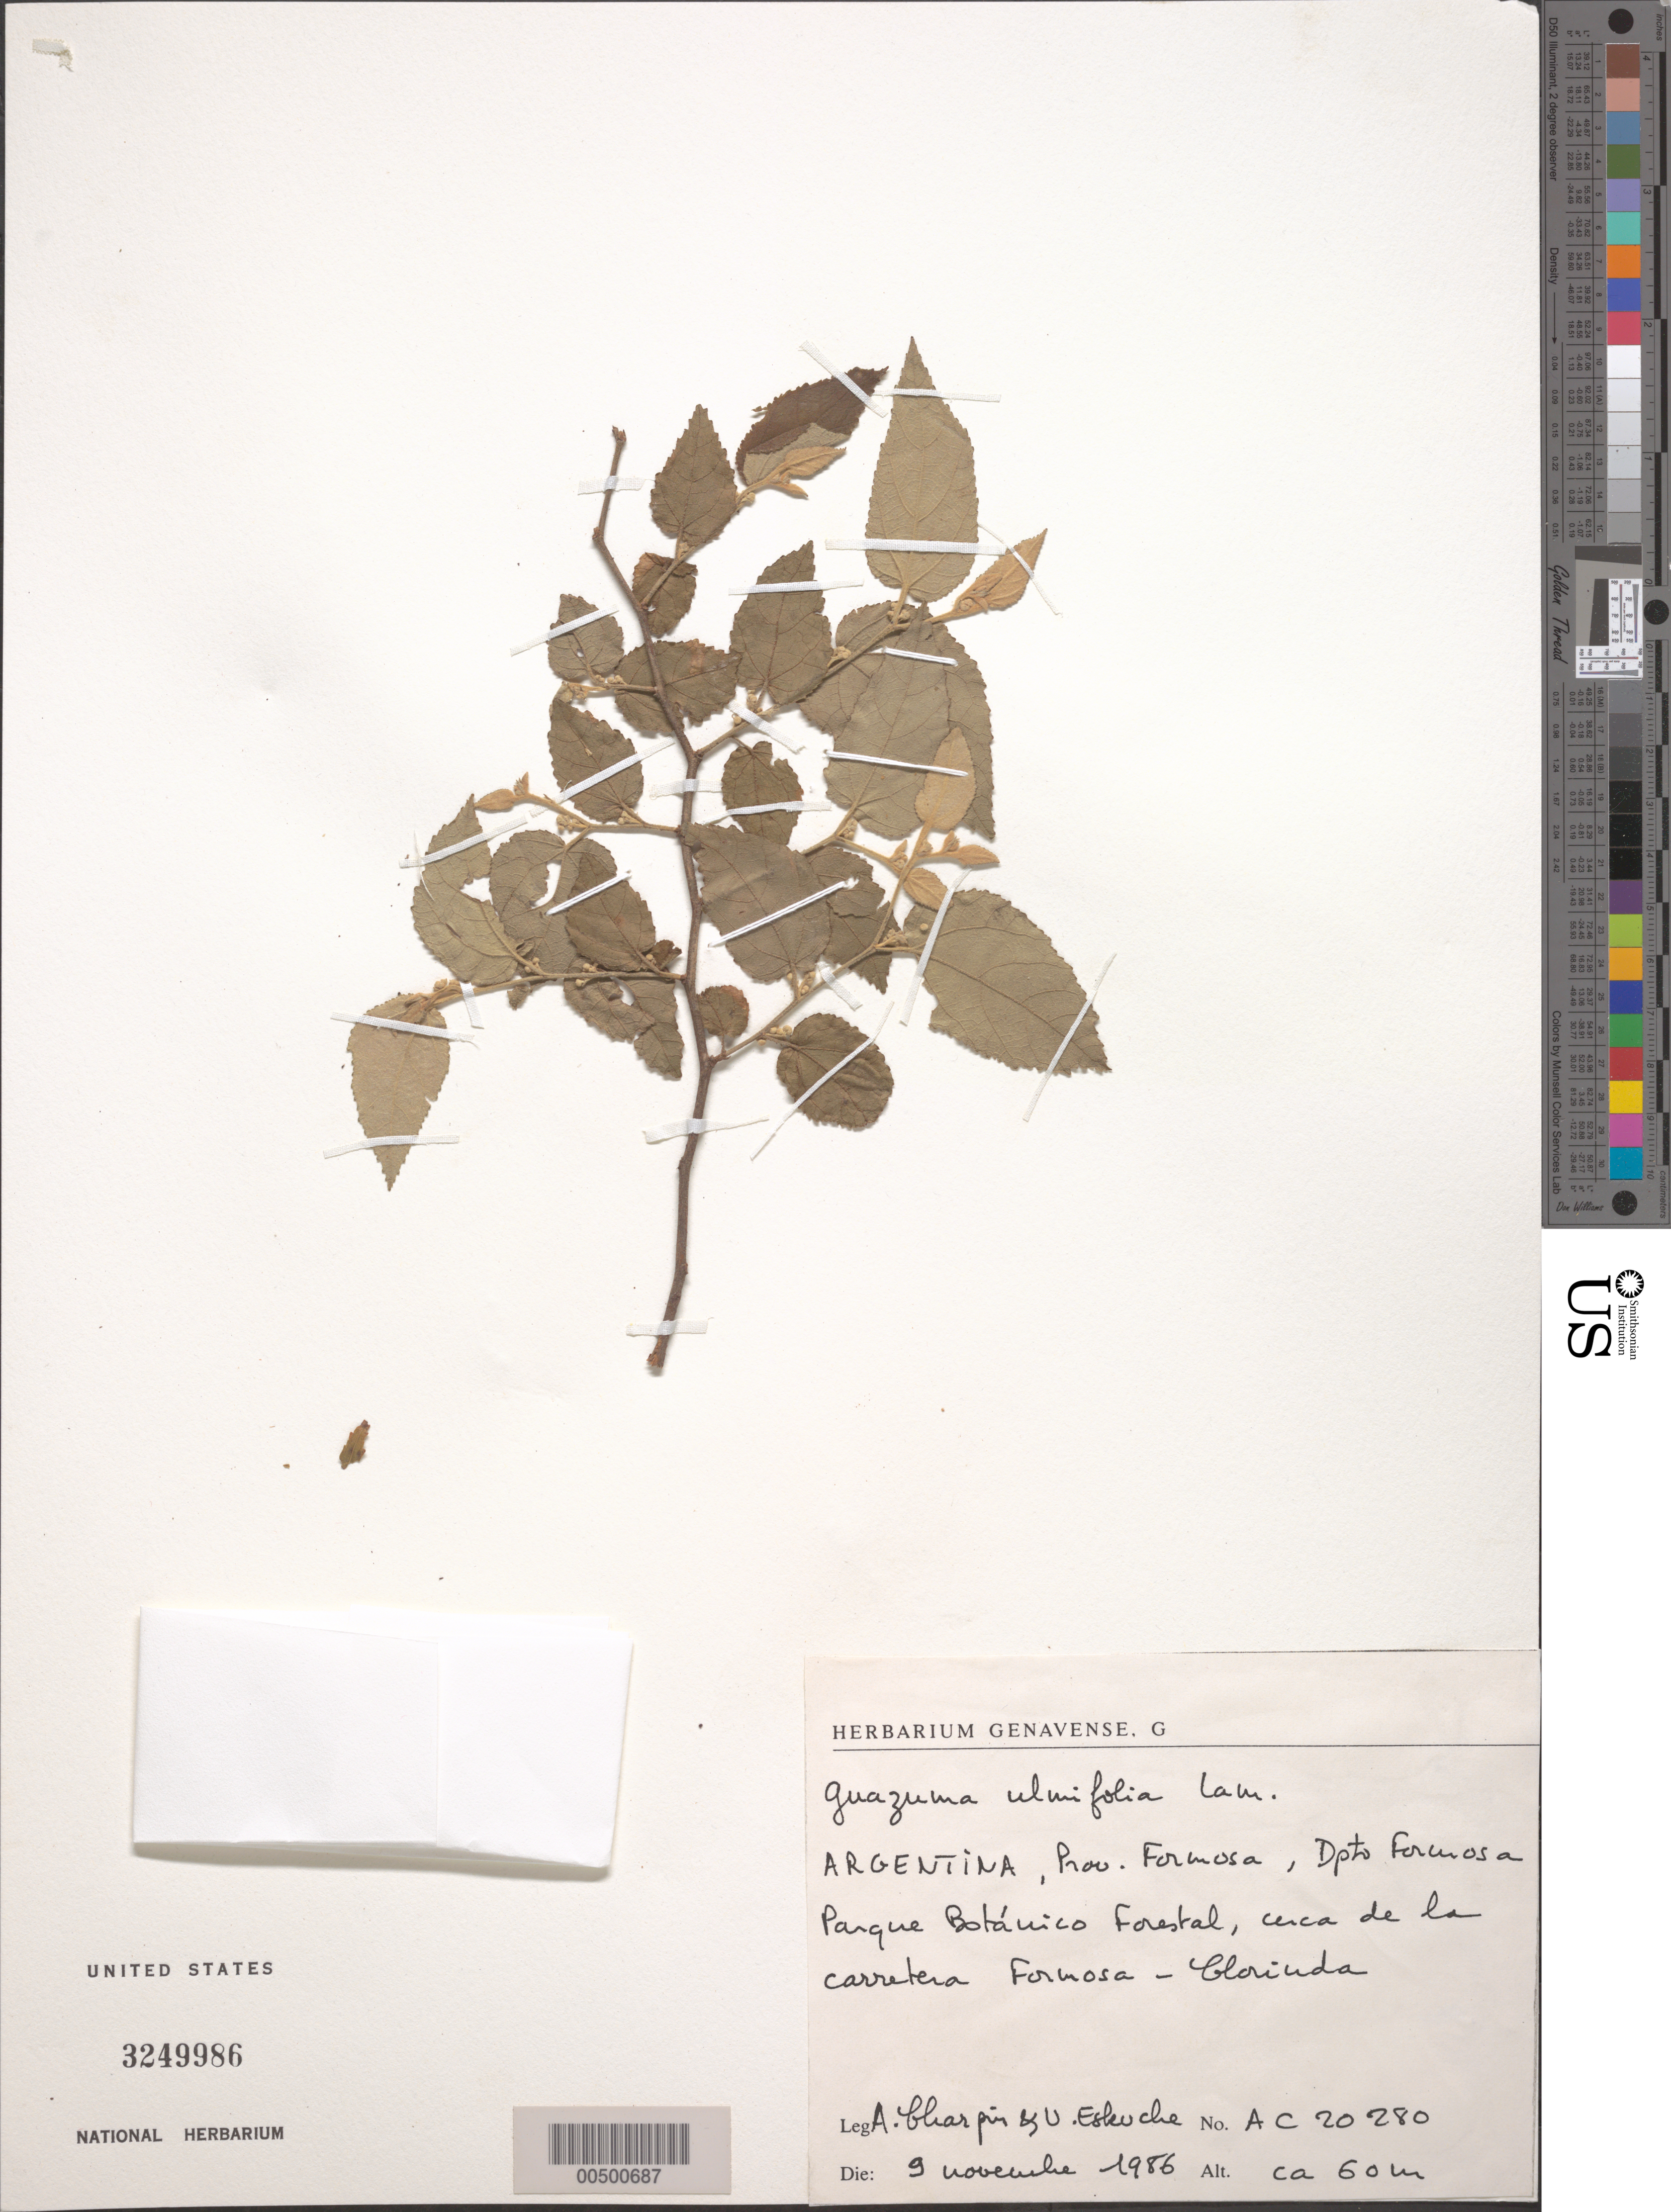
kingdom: Plantae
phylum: Tracheophyta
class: Magnoliopsida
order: Malvales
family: Malvaceae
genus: Guazuma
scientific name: Guazuma ulmifolia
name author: Lam.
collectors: A. Charpin & U. G. Eskuche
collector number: AC20280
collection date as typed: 09 Nov 1986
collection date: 1986-11-09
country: Argentina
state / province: Formosa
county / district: Formosa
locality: Parque Botánico Forestal, Cerca de la Carretera Formosa - Clorinda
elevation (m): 60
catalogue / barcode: US 3249986